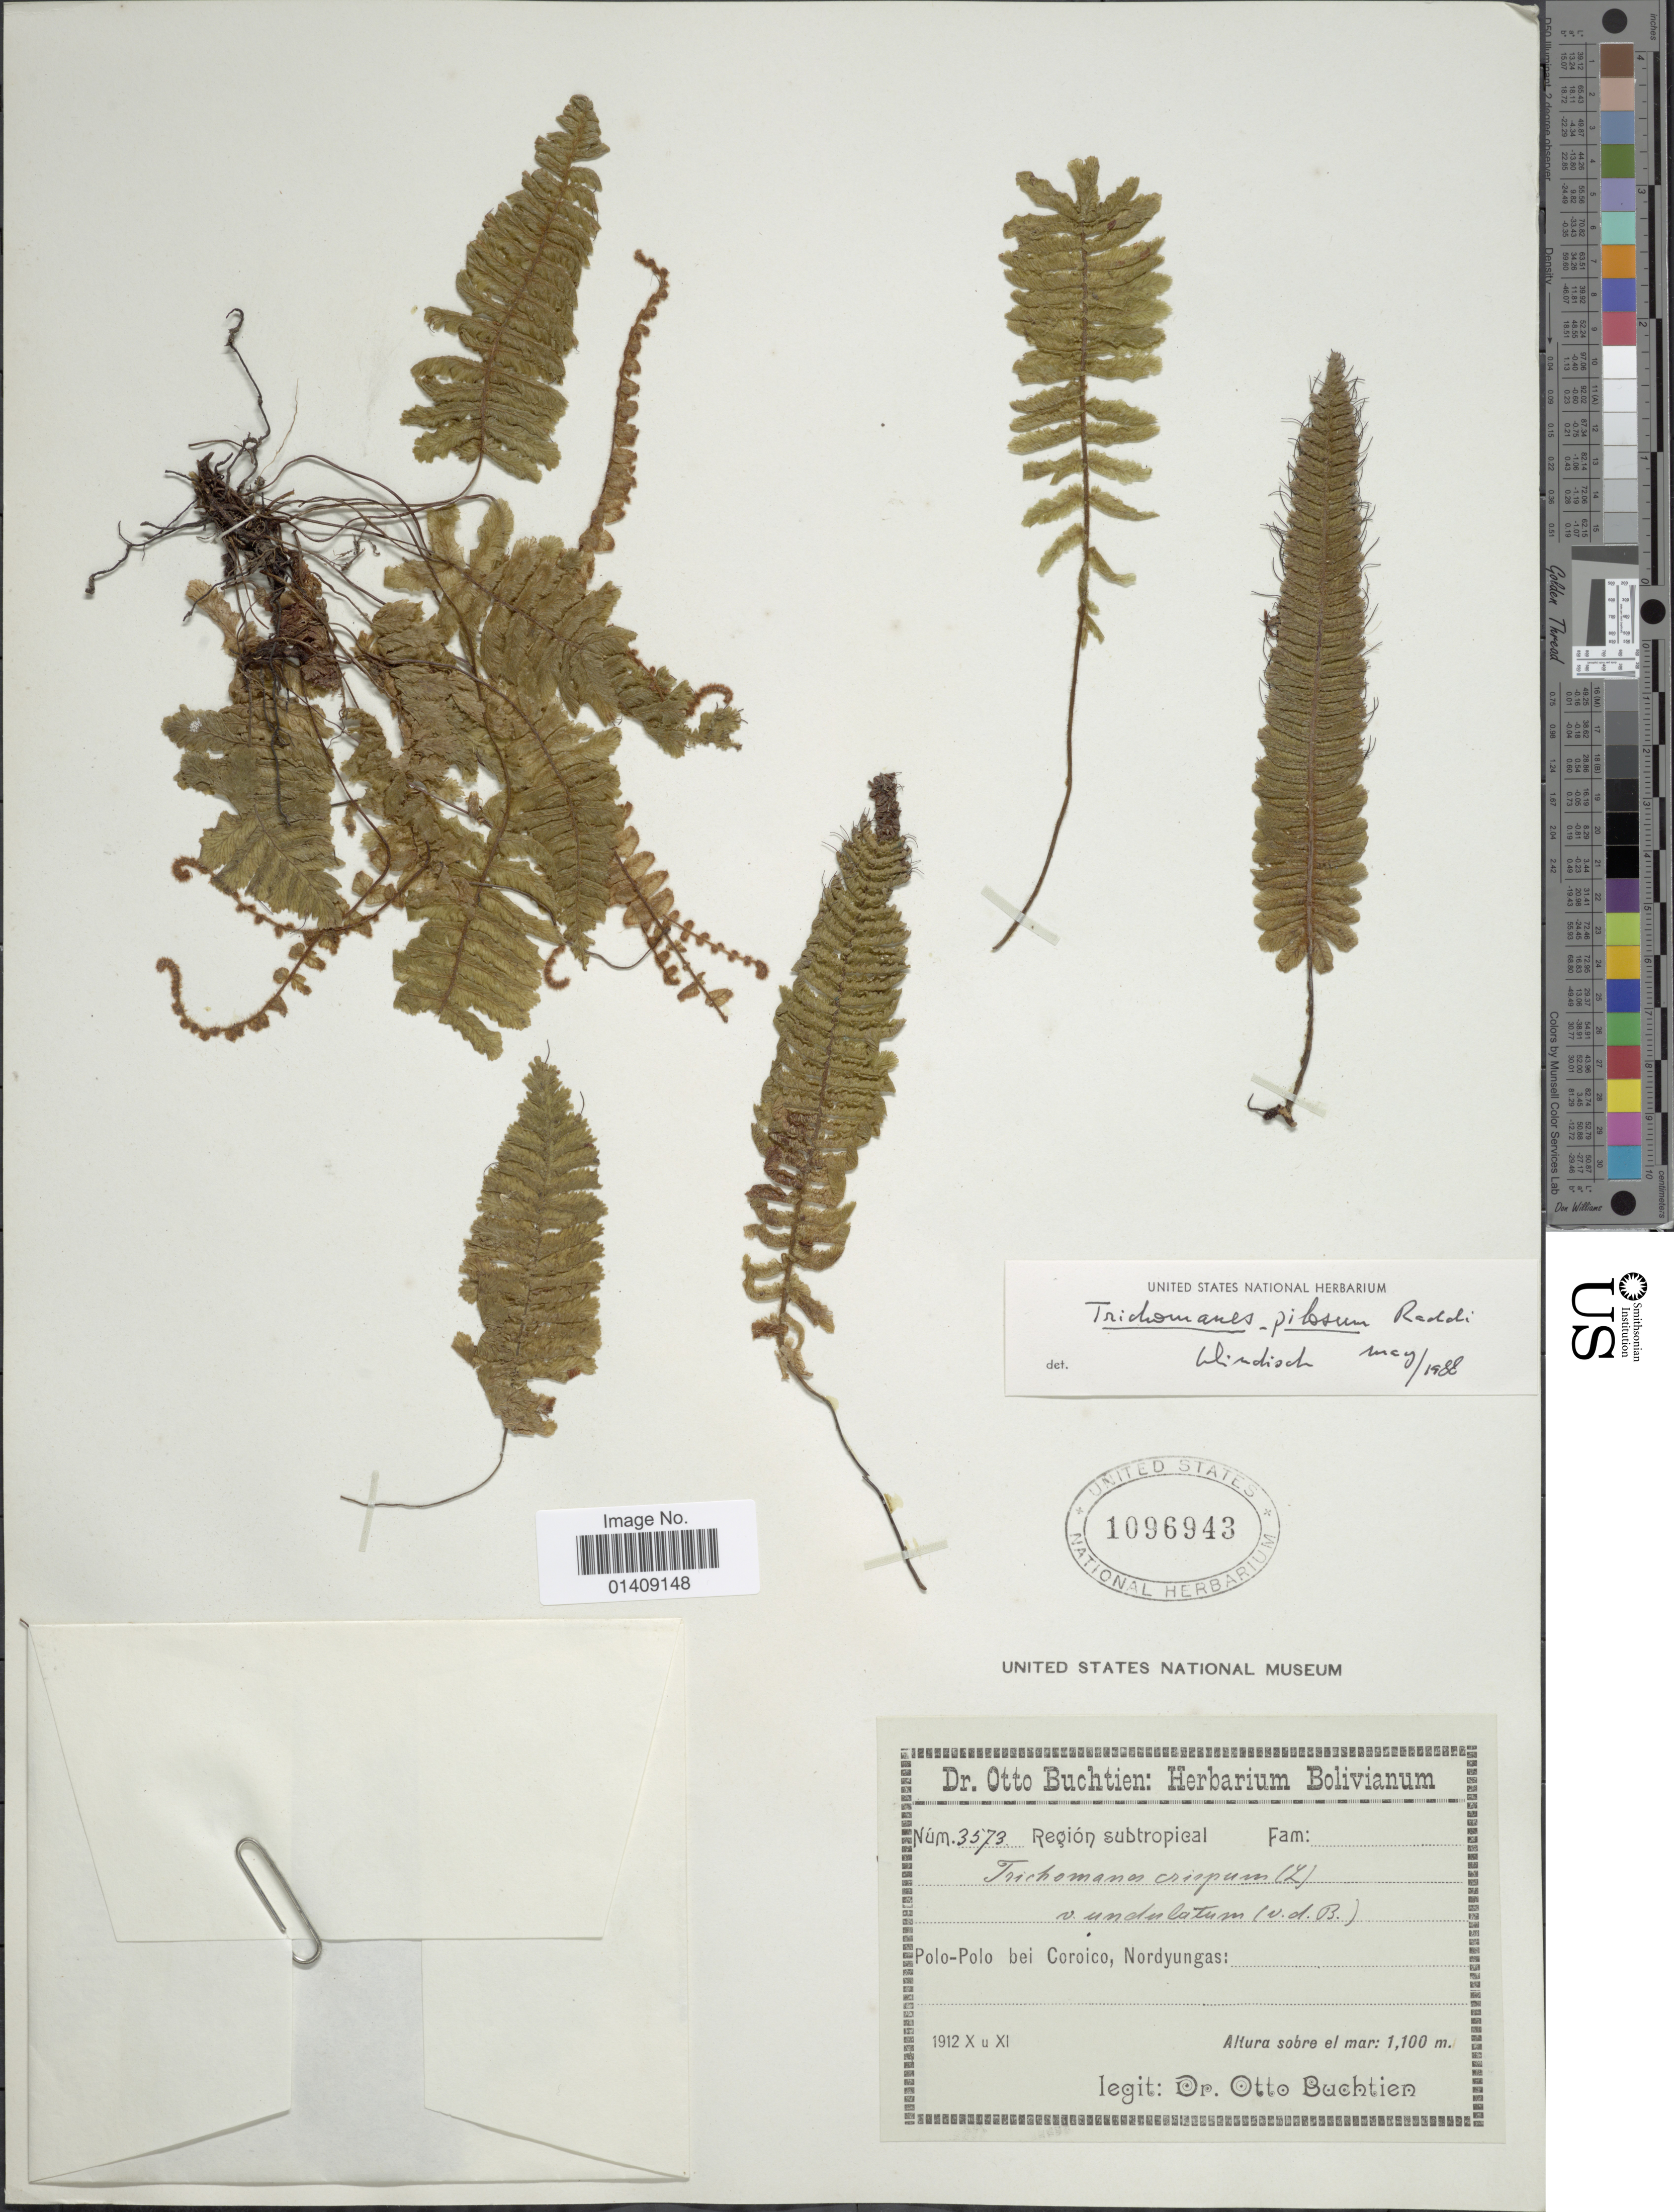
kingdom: Plantae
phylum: Tracheophyta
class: Polypodiopsida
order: Hymenophyllales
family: Hymenophyllaceae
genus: Trichomanes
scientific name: Trichomanes pilosum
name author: Raddi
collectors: O. Buchtien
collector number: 3573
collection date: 1912-10/1912-11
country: Bolivia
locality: Polo-Polo bei Coroico, Nordyungas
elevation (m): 1100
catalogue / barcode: US 1096943